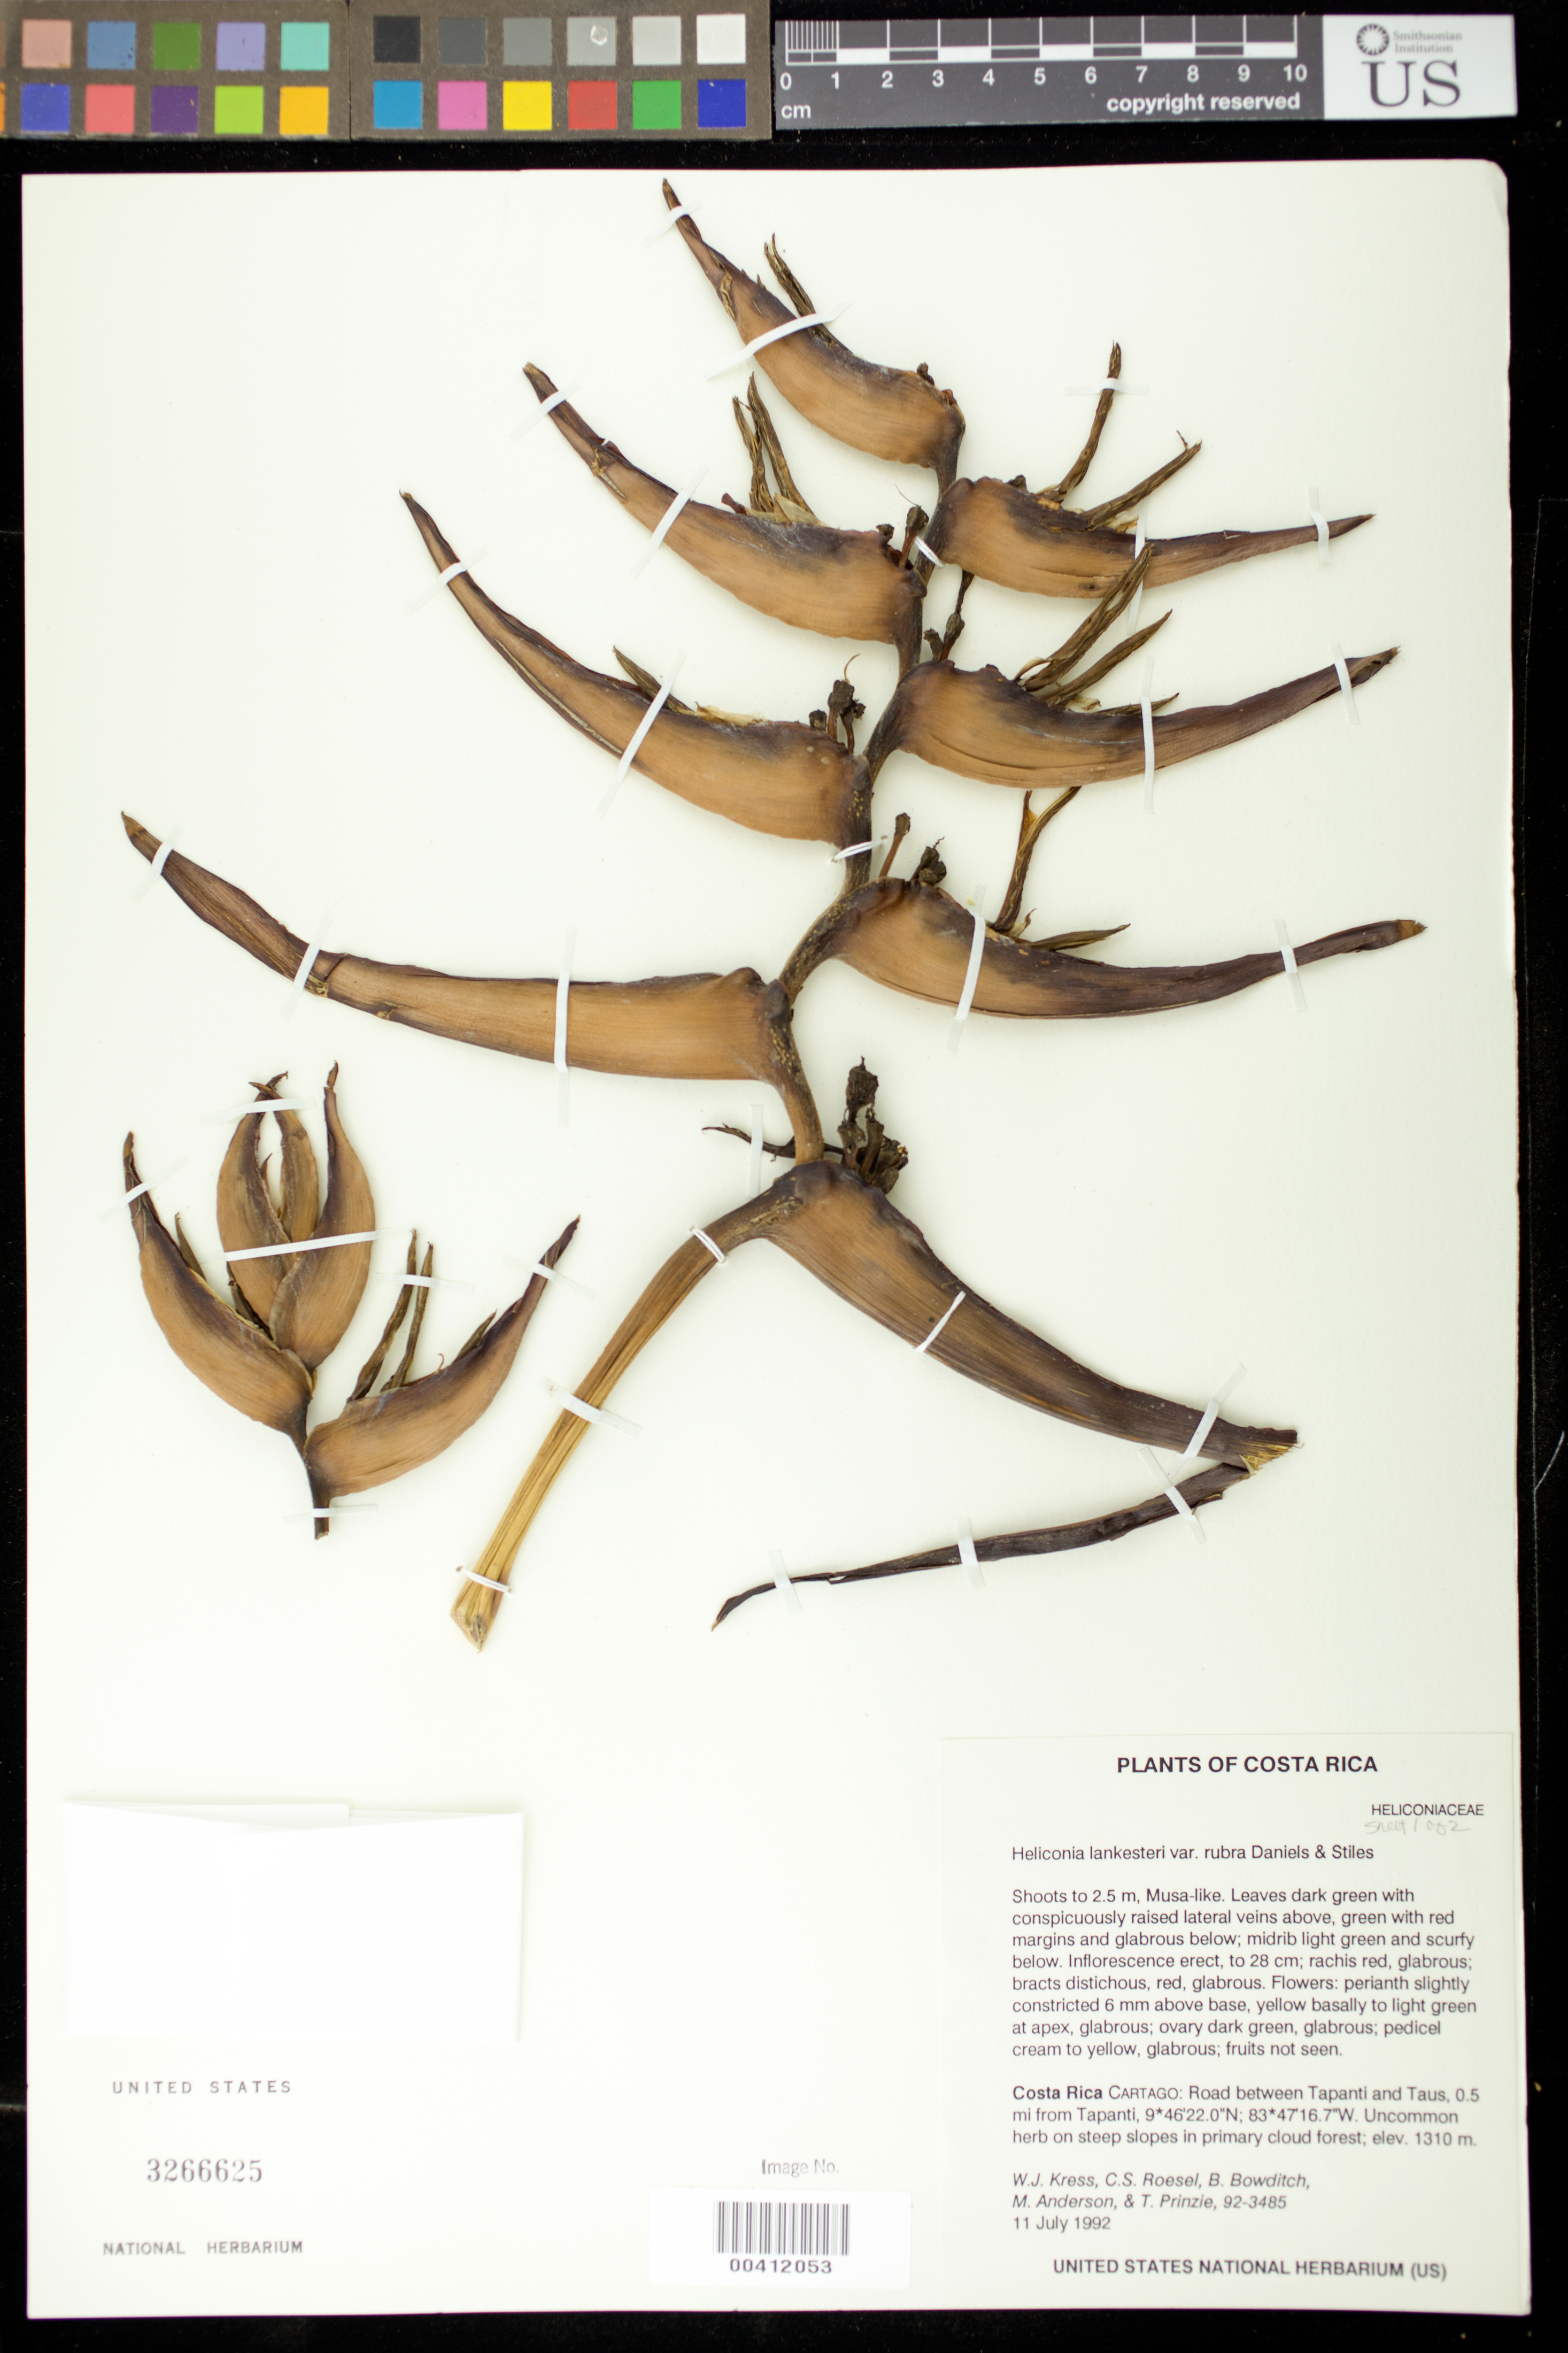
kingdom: Plantae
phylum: Tracheophyta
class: Liliopsida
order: Zingiberales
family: Heliconiaceae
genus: Heliconia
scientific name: Heliconia lankesteri var. rubra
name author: G.S. Daniels & F.G. Stiles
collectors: W. J. Kress, C. S. Roesel, B. Bowditch, M. Anderson & T. Prinzie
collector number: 92-3485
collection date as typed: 11 Jul 1992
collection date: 1992-07-11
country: Costa Rica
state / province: Cartago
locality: Between Tapanti and Taus, .5 mi from Tapanti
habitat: Primary cloud forest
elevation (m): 1310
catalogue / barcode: US 3266625